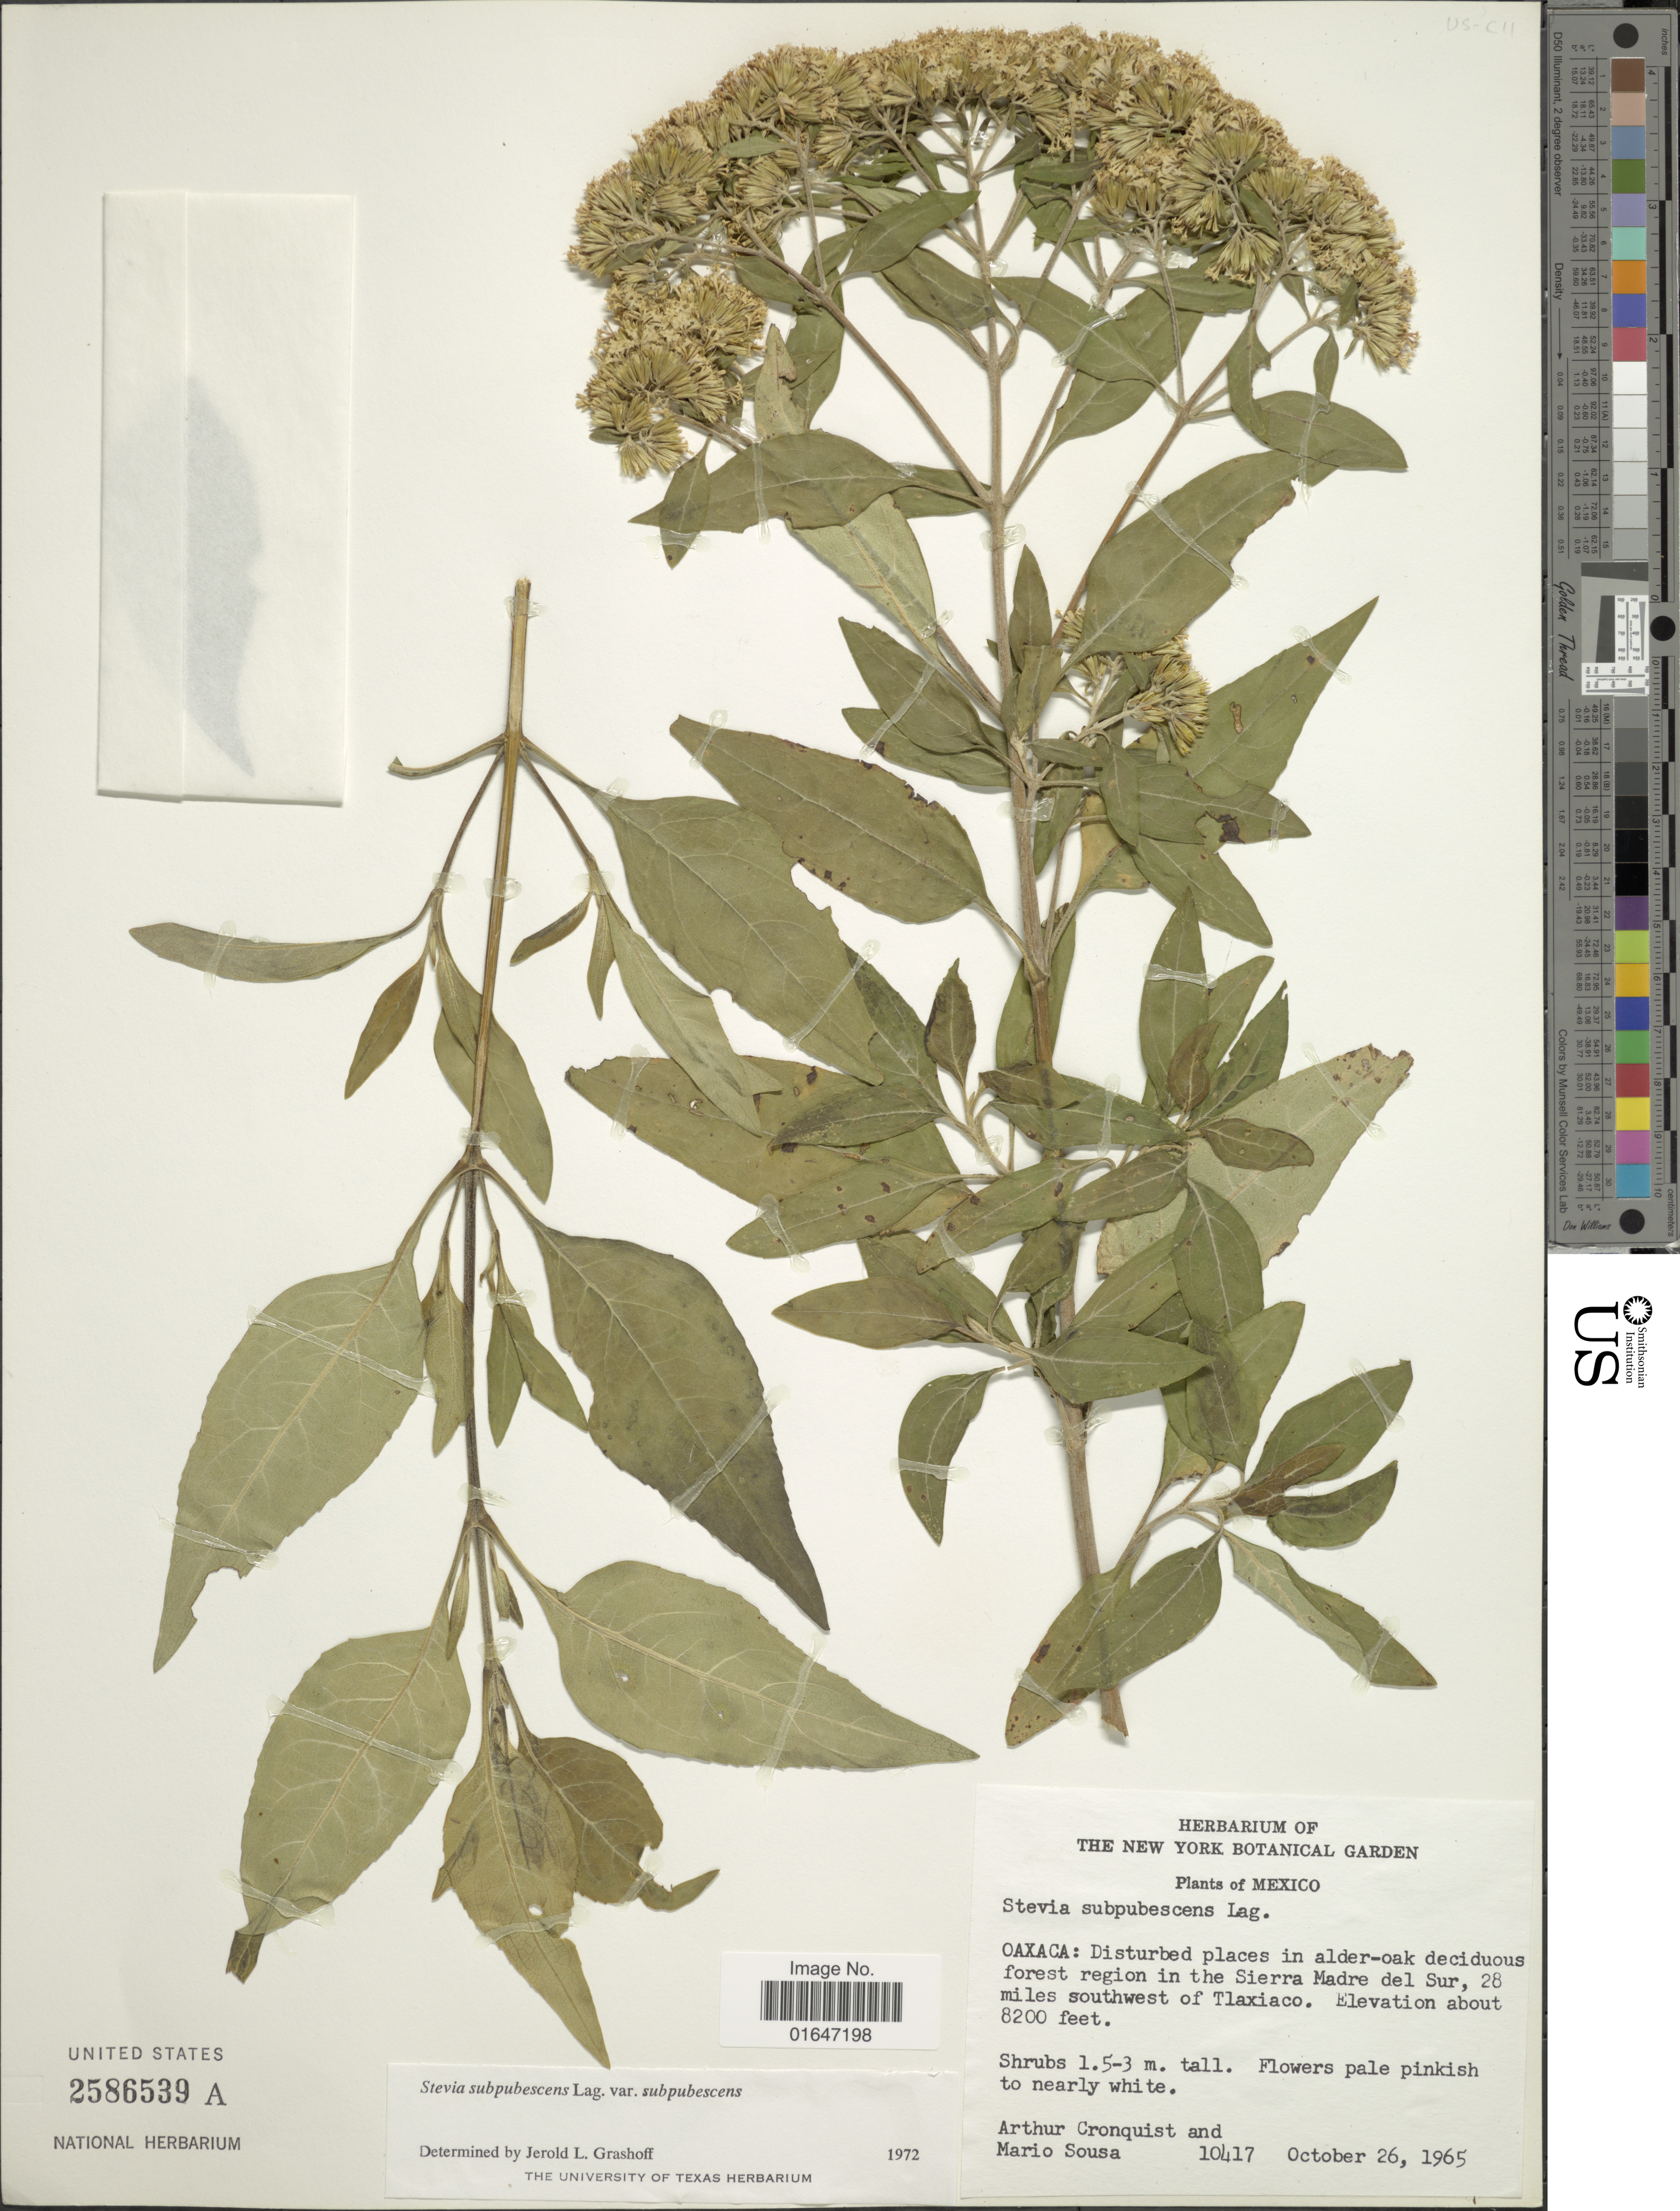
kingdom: Plantae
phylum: Tracheophyta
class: Magnoliopsida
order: Asterales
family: Asteraceae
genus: Stevia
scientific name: Stevia seleriana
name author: B.L. Rob.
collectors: A. J. Cronquist & M. Sousa S.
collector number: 10417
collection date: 1965-10-26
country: Mexico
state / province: Oaxaca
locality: Disturbed places in alder - oak deciduous forest region in the Sierra Madre del Sur, 28 miles southwest of Tlaxiaco.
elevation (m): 2499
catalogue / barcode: US 2586539A